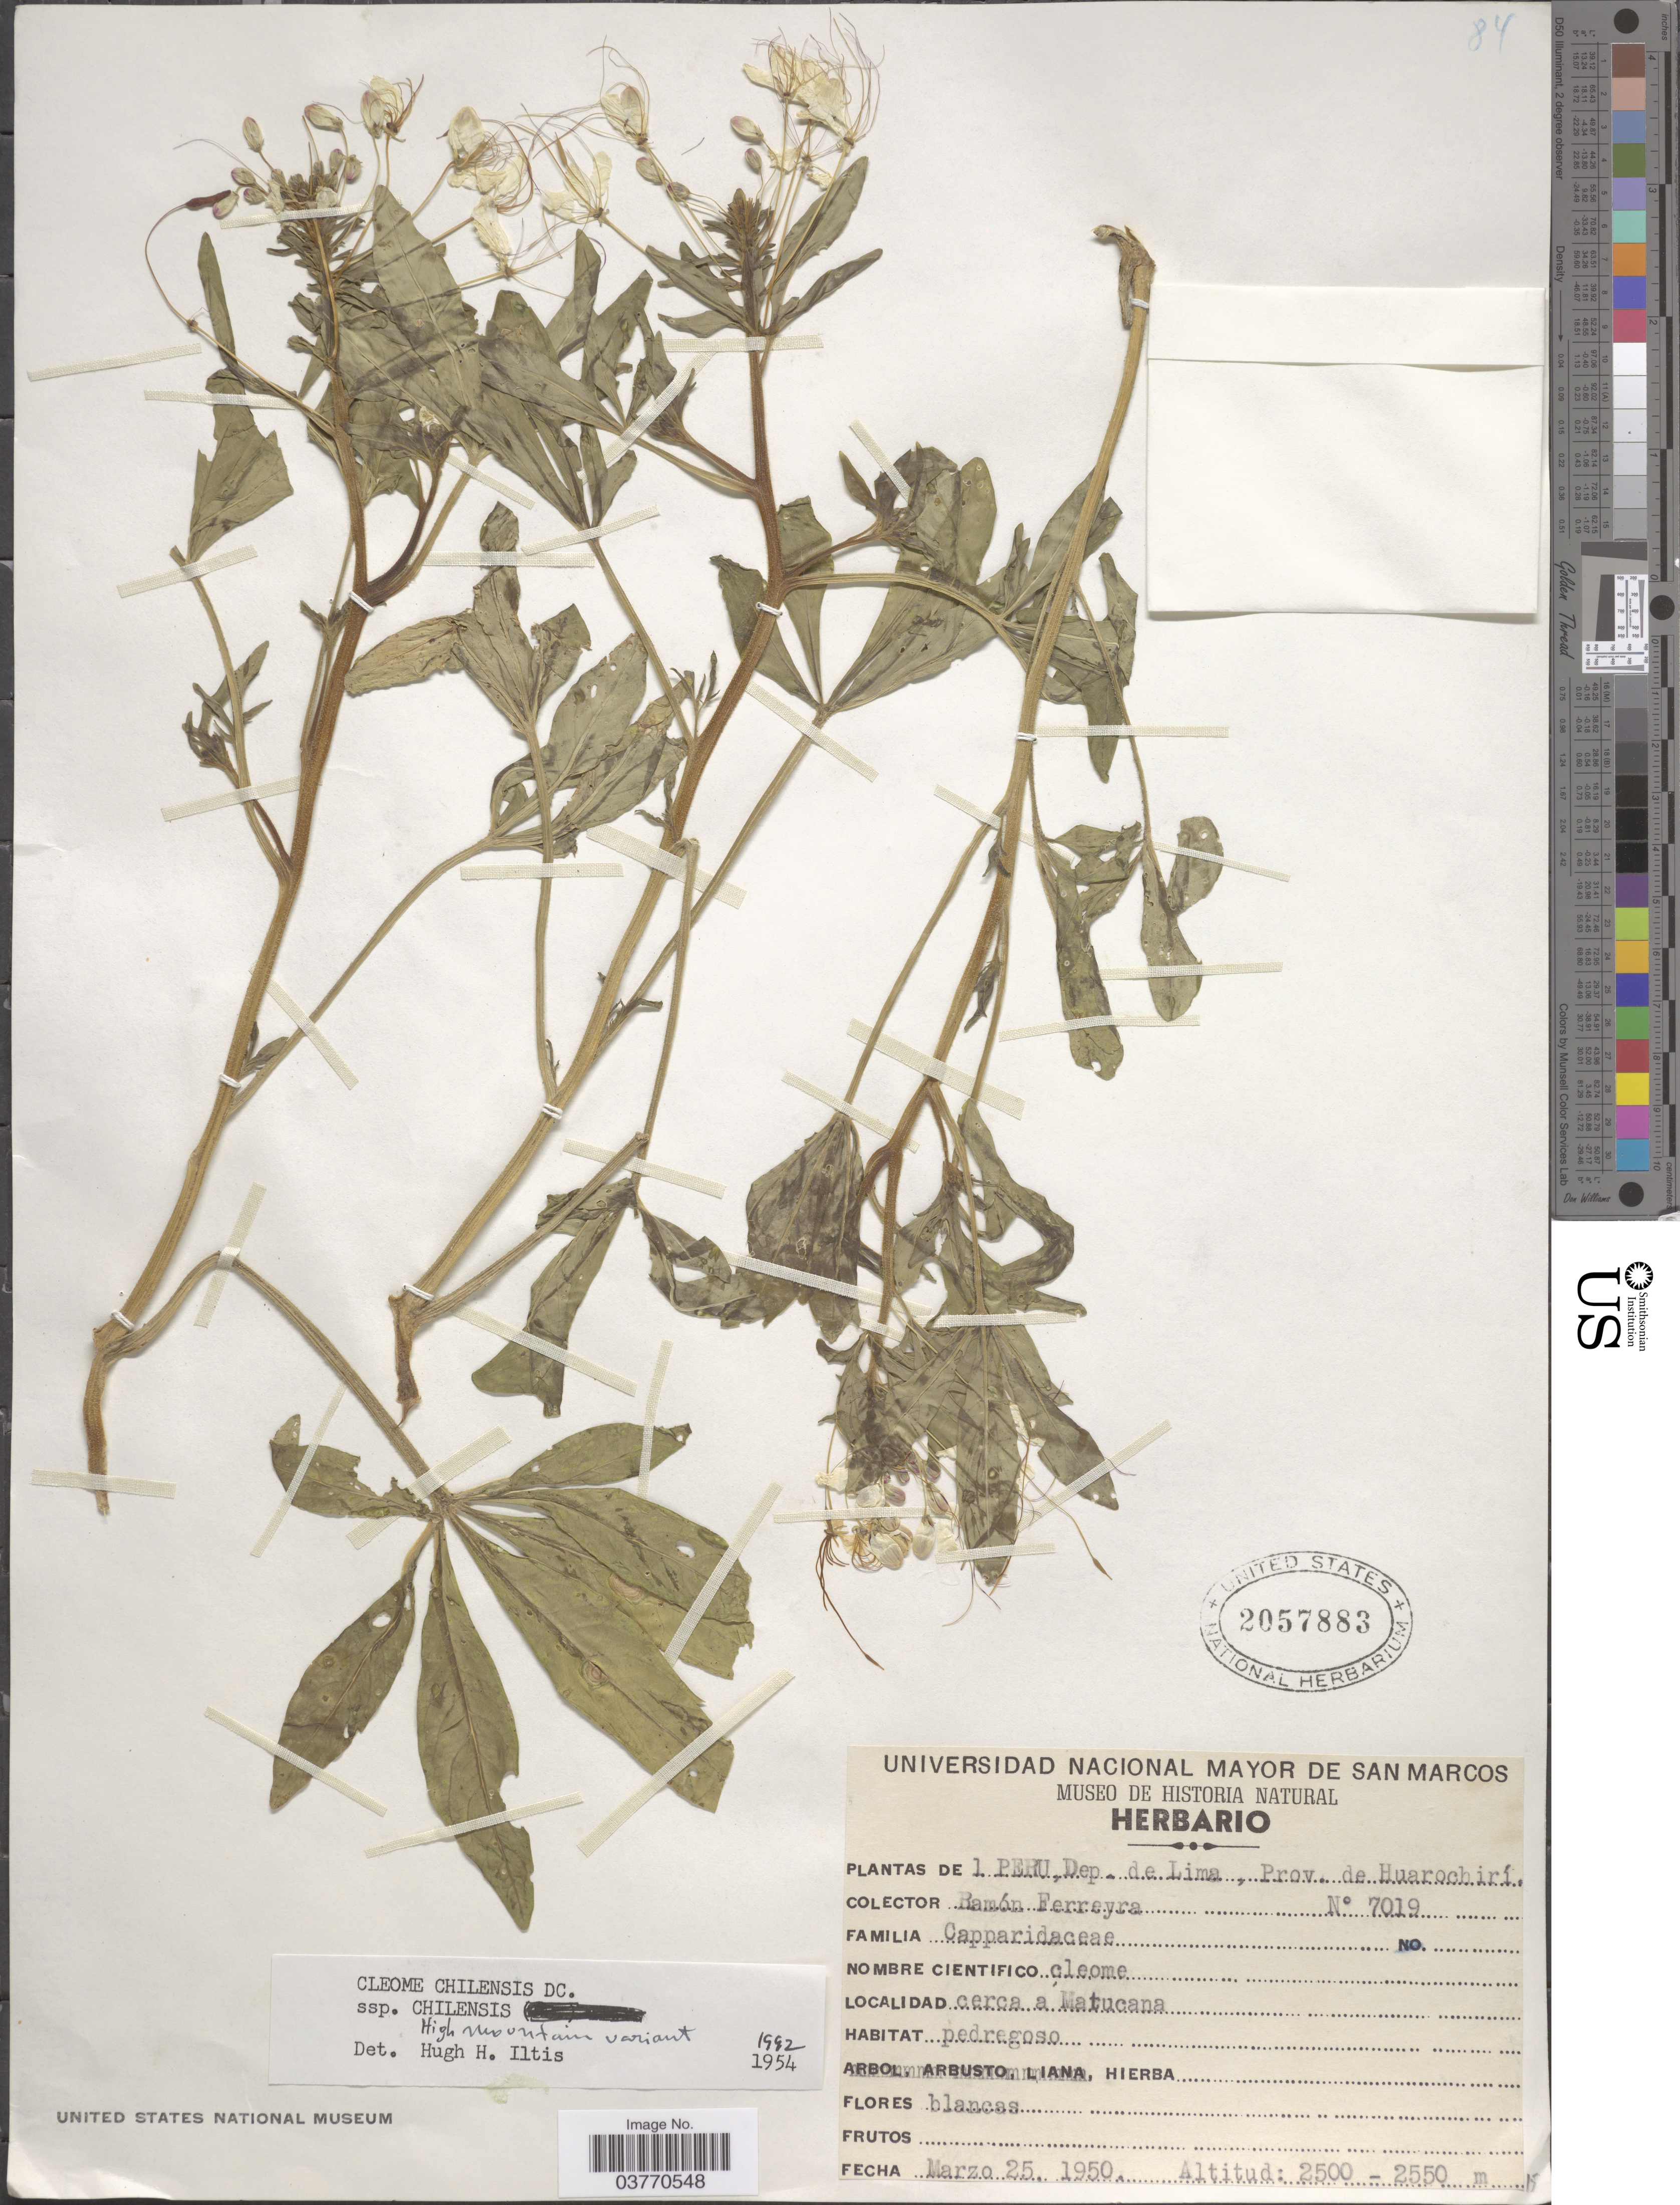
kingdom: Plantae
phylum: Tracheophyta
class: Magnoliopsida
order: Brassicales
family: Cleomaceae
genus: Andinocleome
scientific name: Andinocleome chilensis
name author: (DC.) Iltis ex E.M. McGinty & Roalson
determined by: Strong, M. T., (US), Smithsonian Institution - National Museum of Natural History (UNITED STATES)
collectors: R. A. Ferreyra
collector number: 7019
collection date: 1950-03-25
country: Peru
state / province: Lima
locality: Dep. de Lima, Prov. de Huarochirí. Cerca a Matucana.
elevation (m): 2500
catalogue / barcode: US 2057883